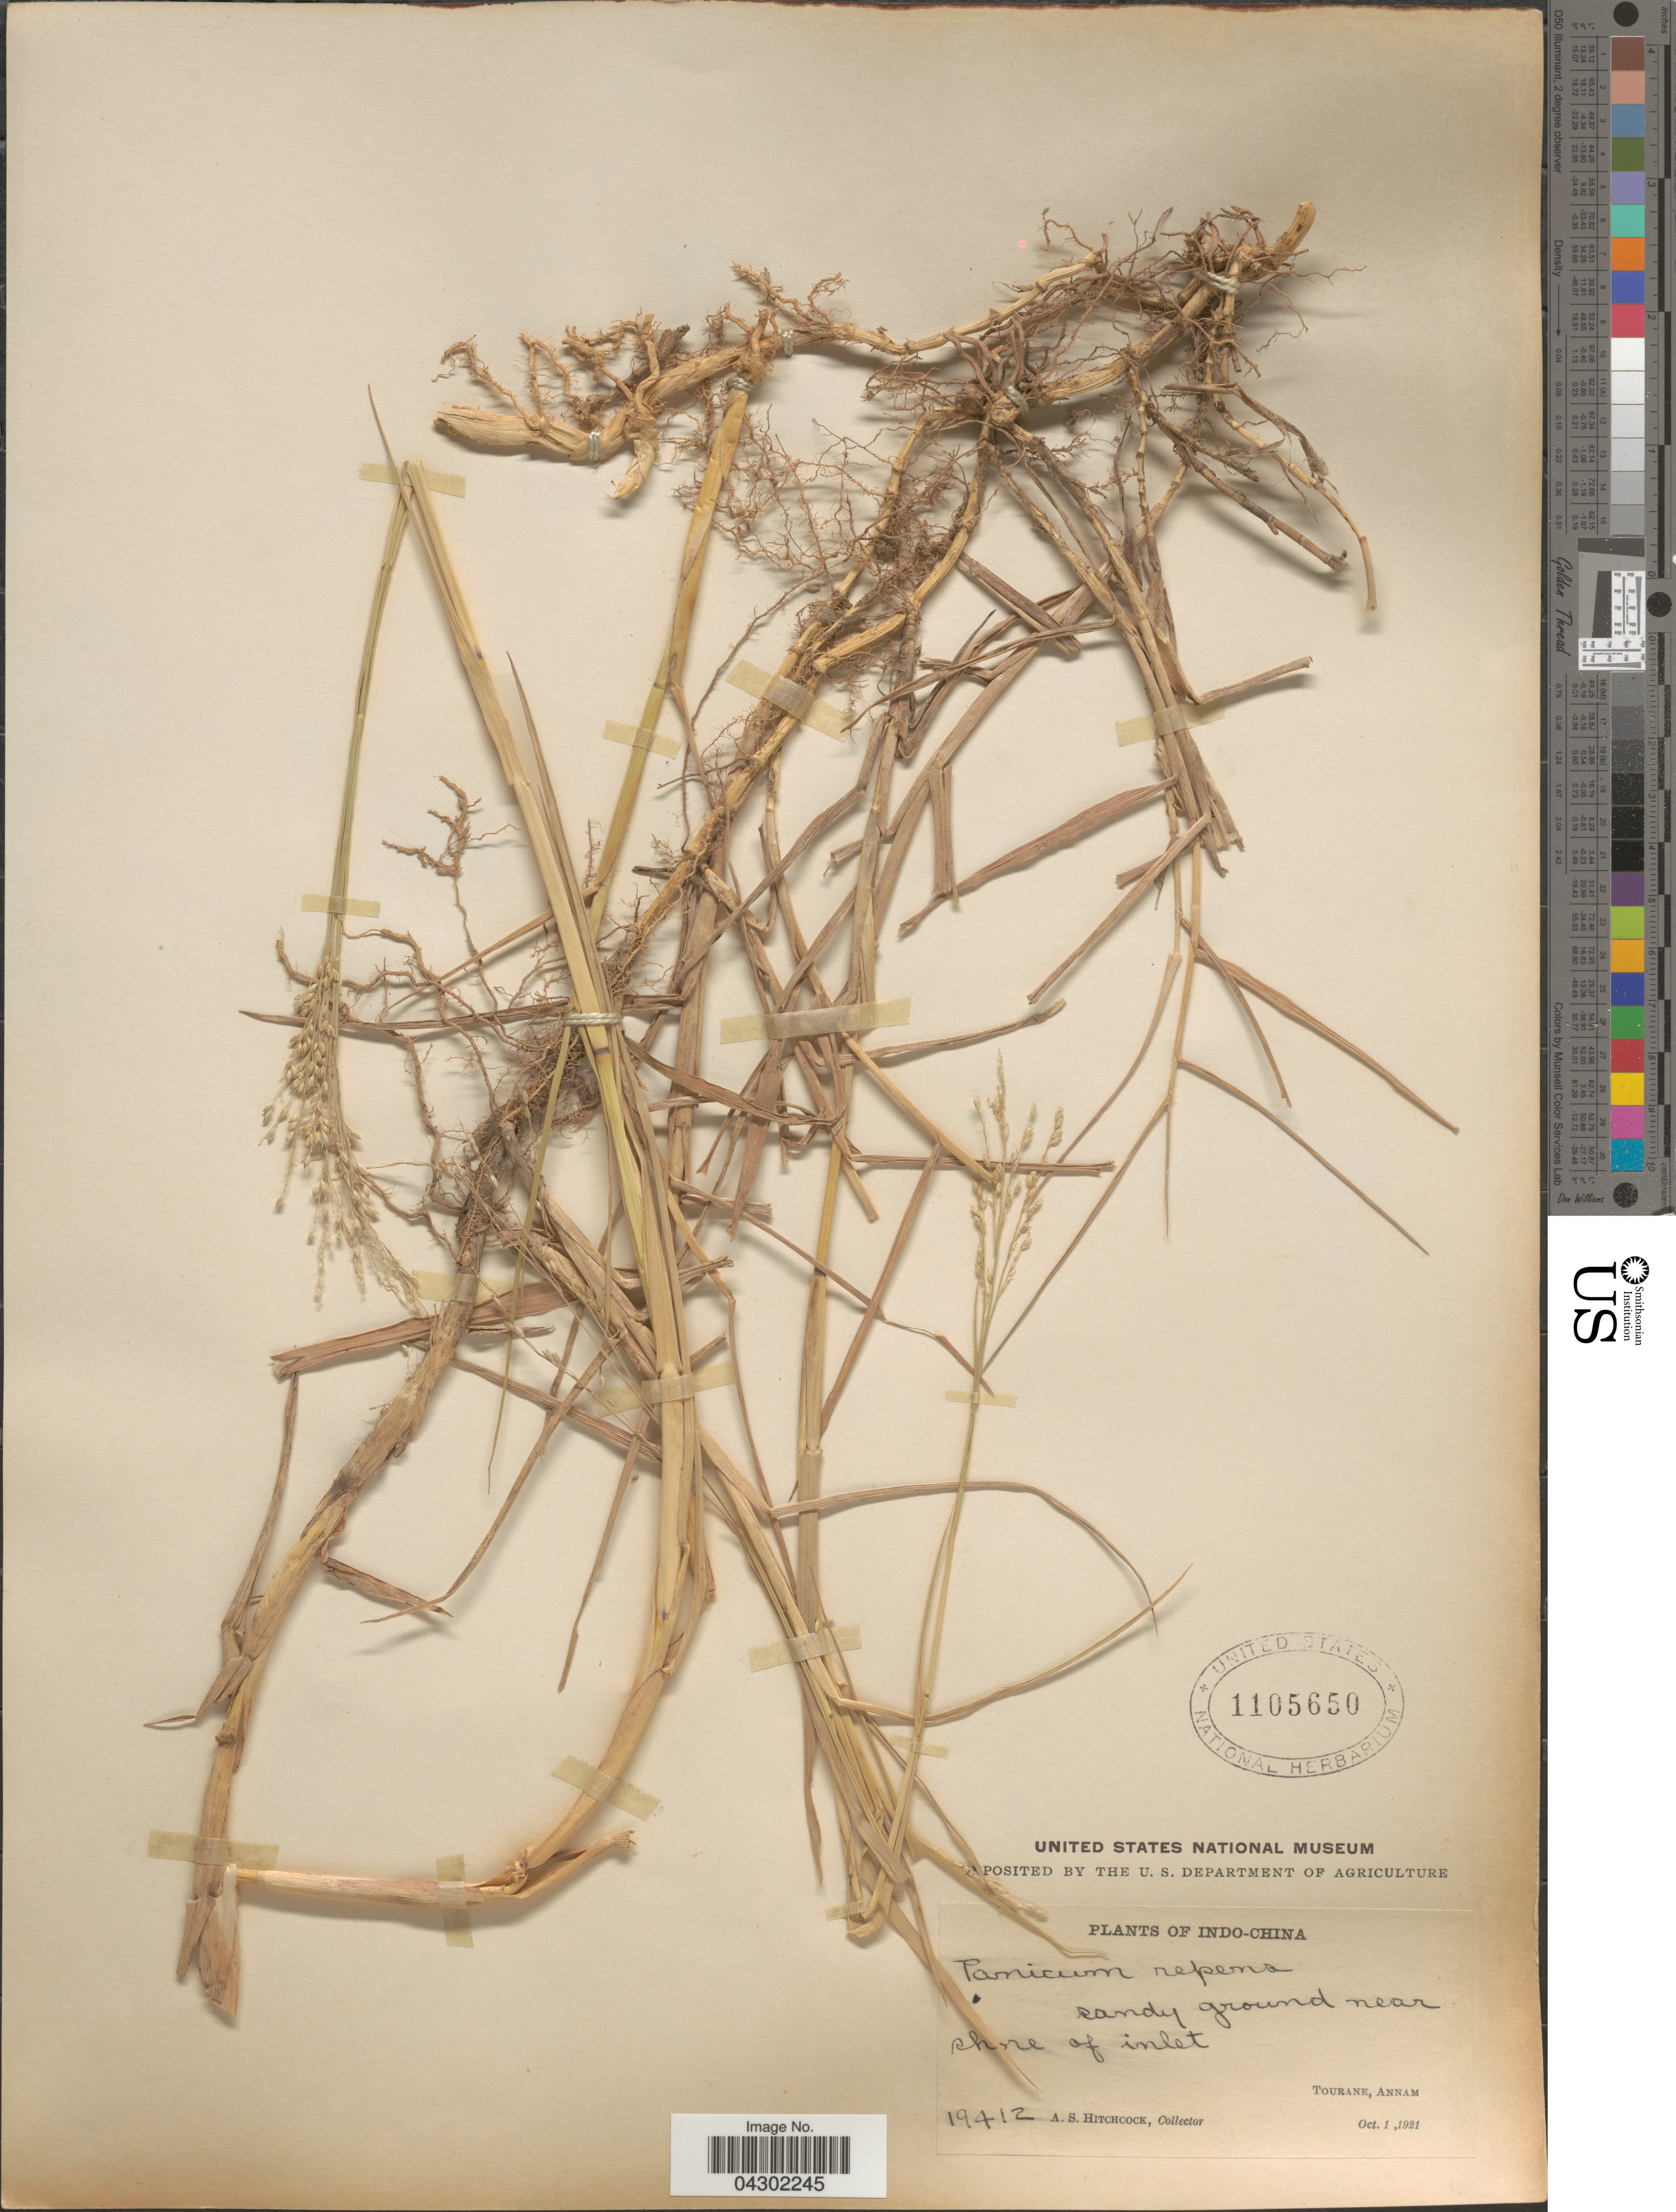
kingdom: Plantae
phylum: Tracheophyta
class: Liliopsida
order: Poales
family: Poaceae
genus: Panicum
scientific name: Panicum repens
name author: L.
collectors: A. S. Hitchcock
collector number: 19412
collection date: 1921-10-01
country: Vietnam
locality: Indo-China. Tourane, Annam.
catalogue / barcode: US 1105650